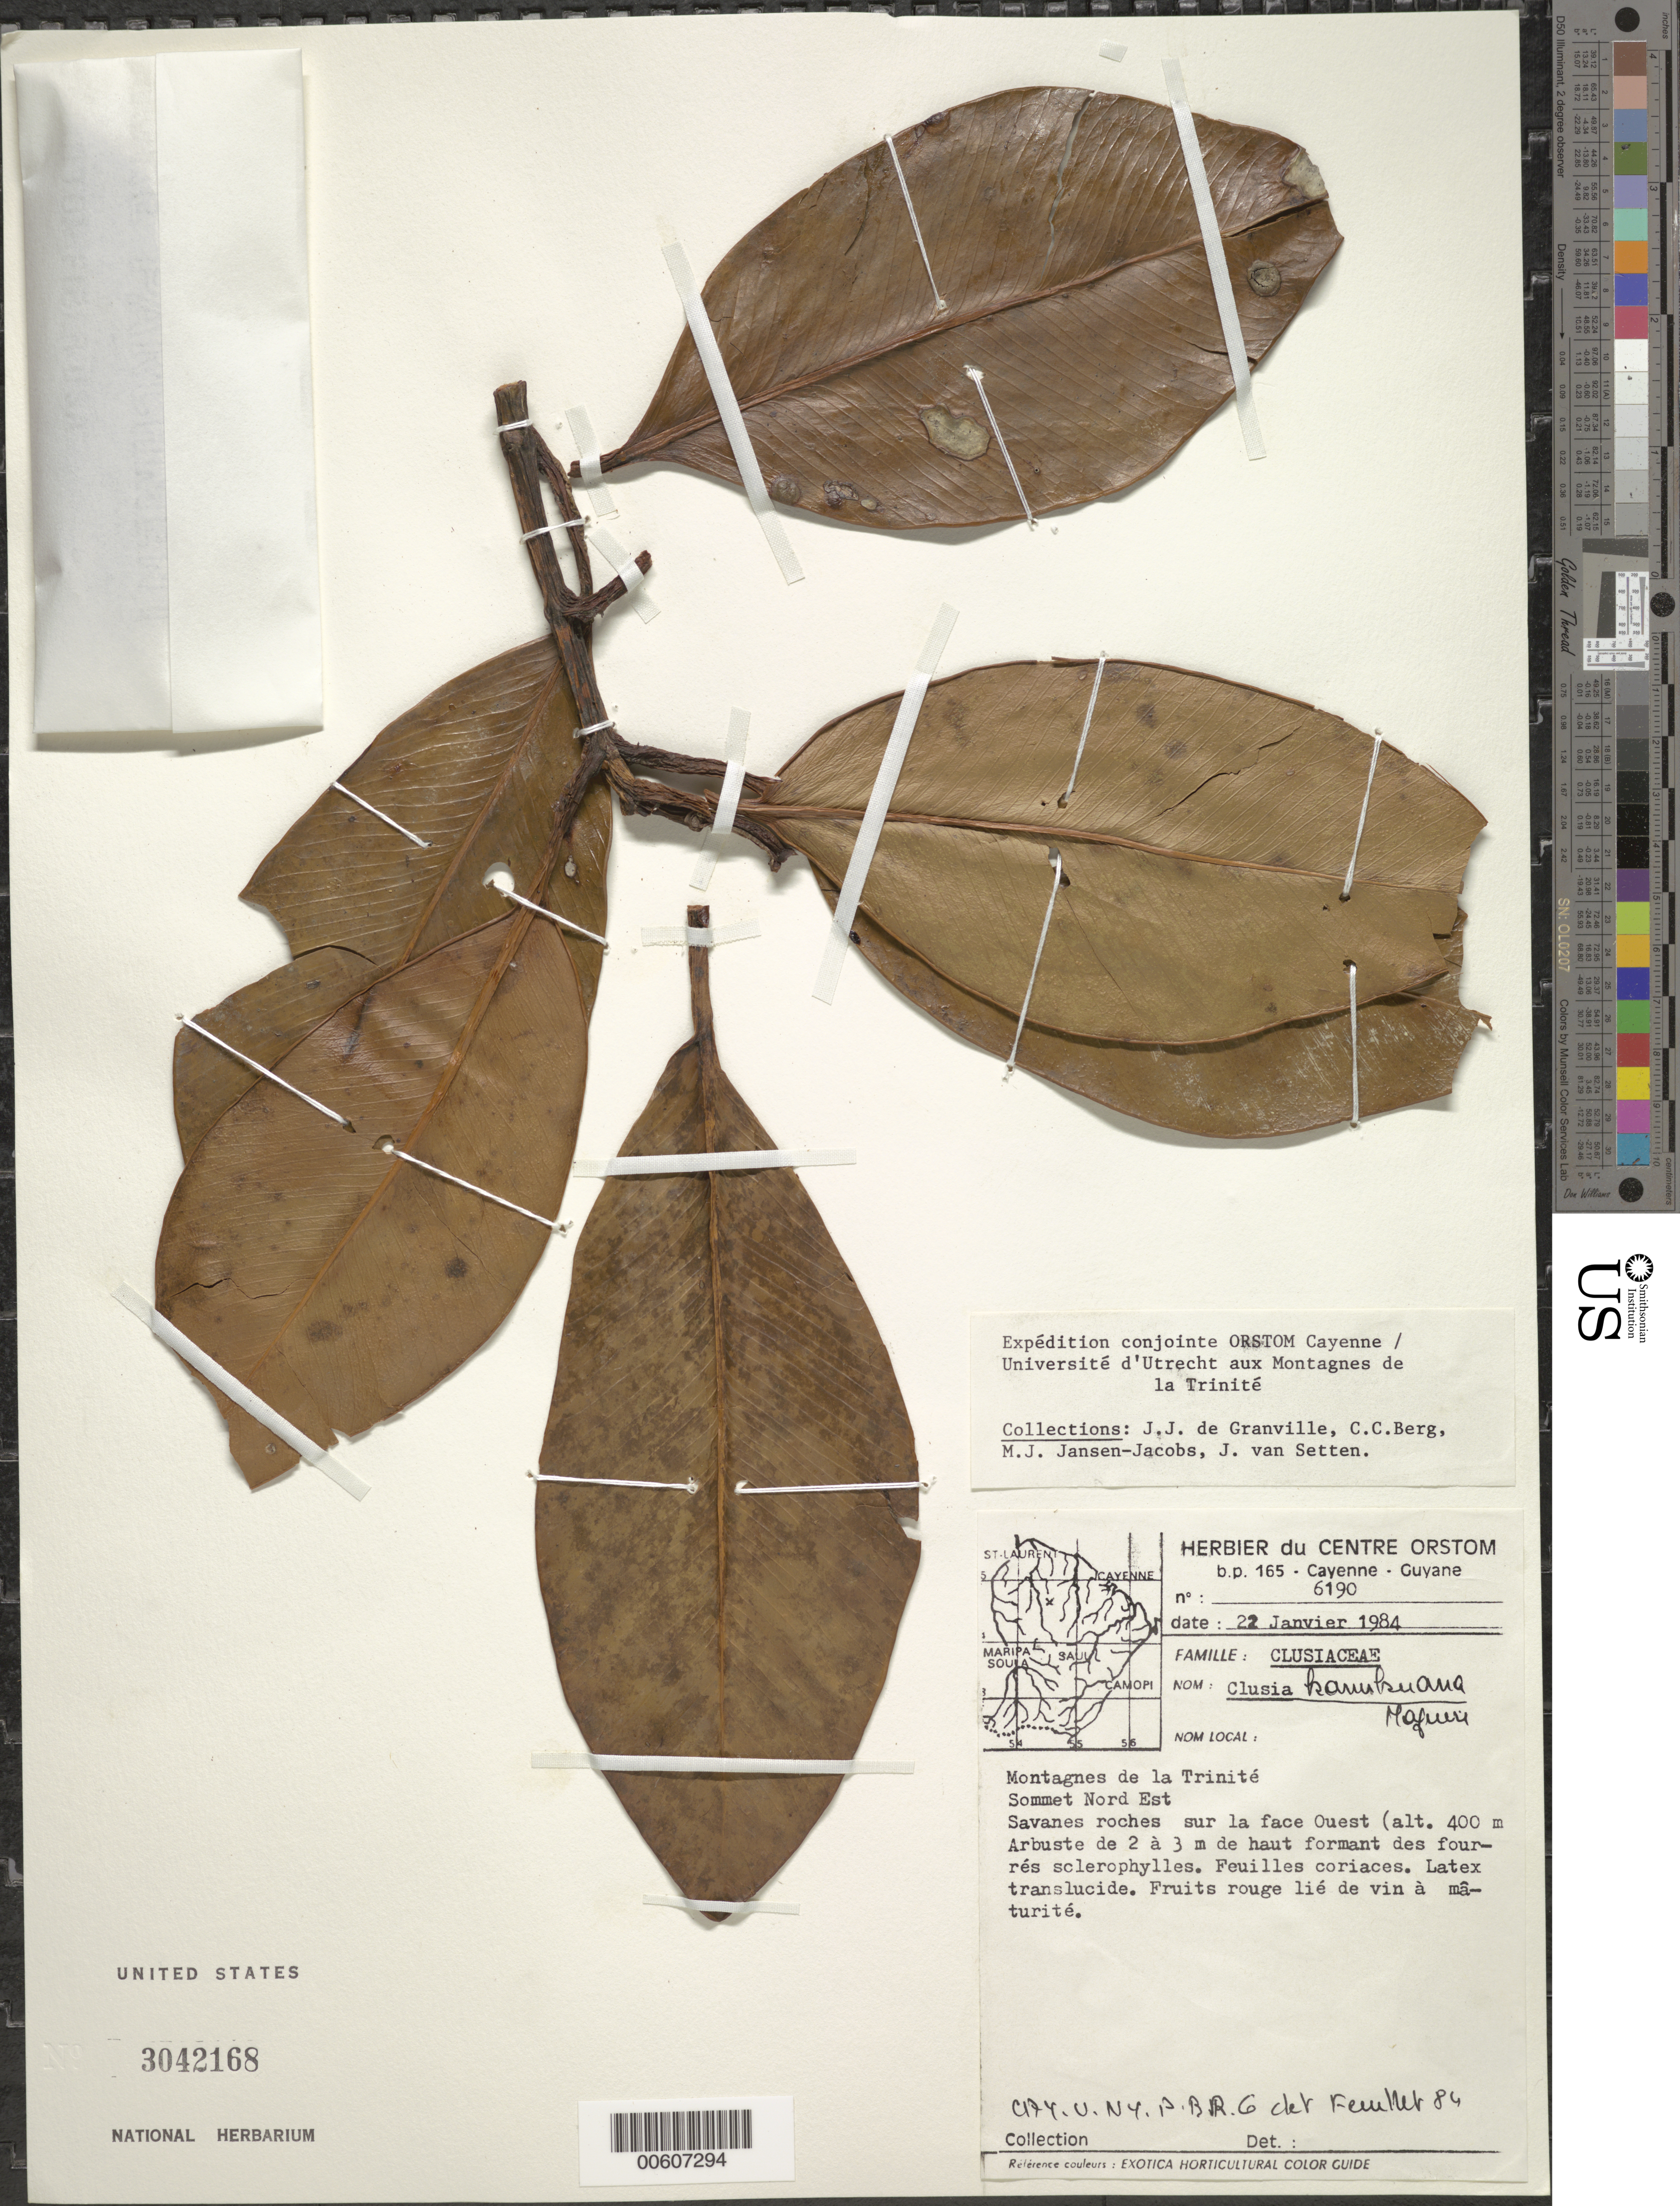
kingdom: Plantae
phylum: Tracheophyta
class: Magnoliopsida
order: Malpighiales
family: Clusiaceae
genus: Clusia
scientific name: Clusia kanukuana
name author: Maguire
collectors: J.-J. de Granville, C. C. Berg, M. J. Jansen-Jacobs & J. van Setten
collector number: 6190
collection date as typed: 22-Jan-84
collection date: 1984-01-22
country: French Guiana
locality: Montagnes de la Trinité, sommet NE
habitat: Savanes roches sur la face Ouest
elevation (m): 400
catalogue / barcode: US 3042168